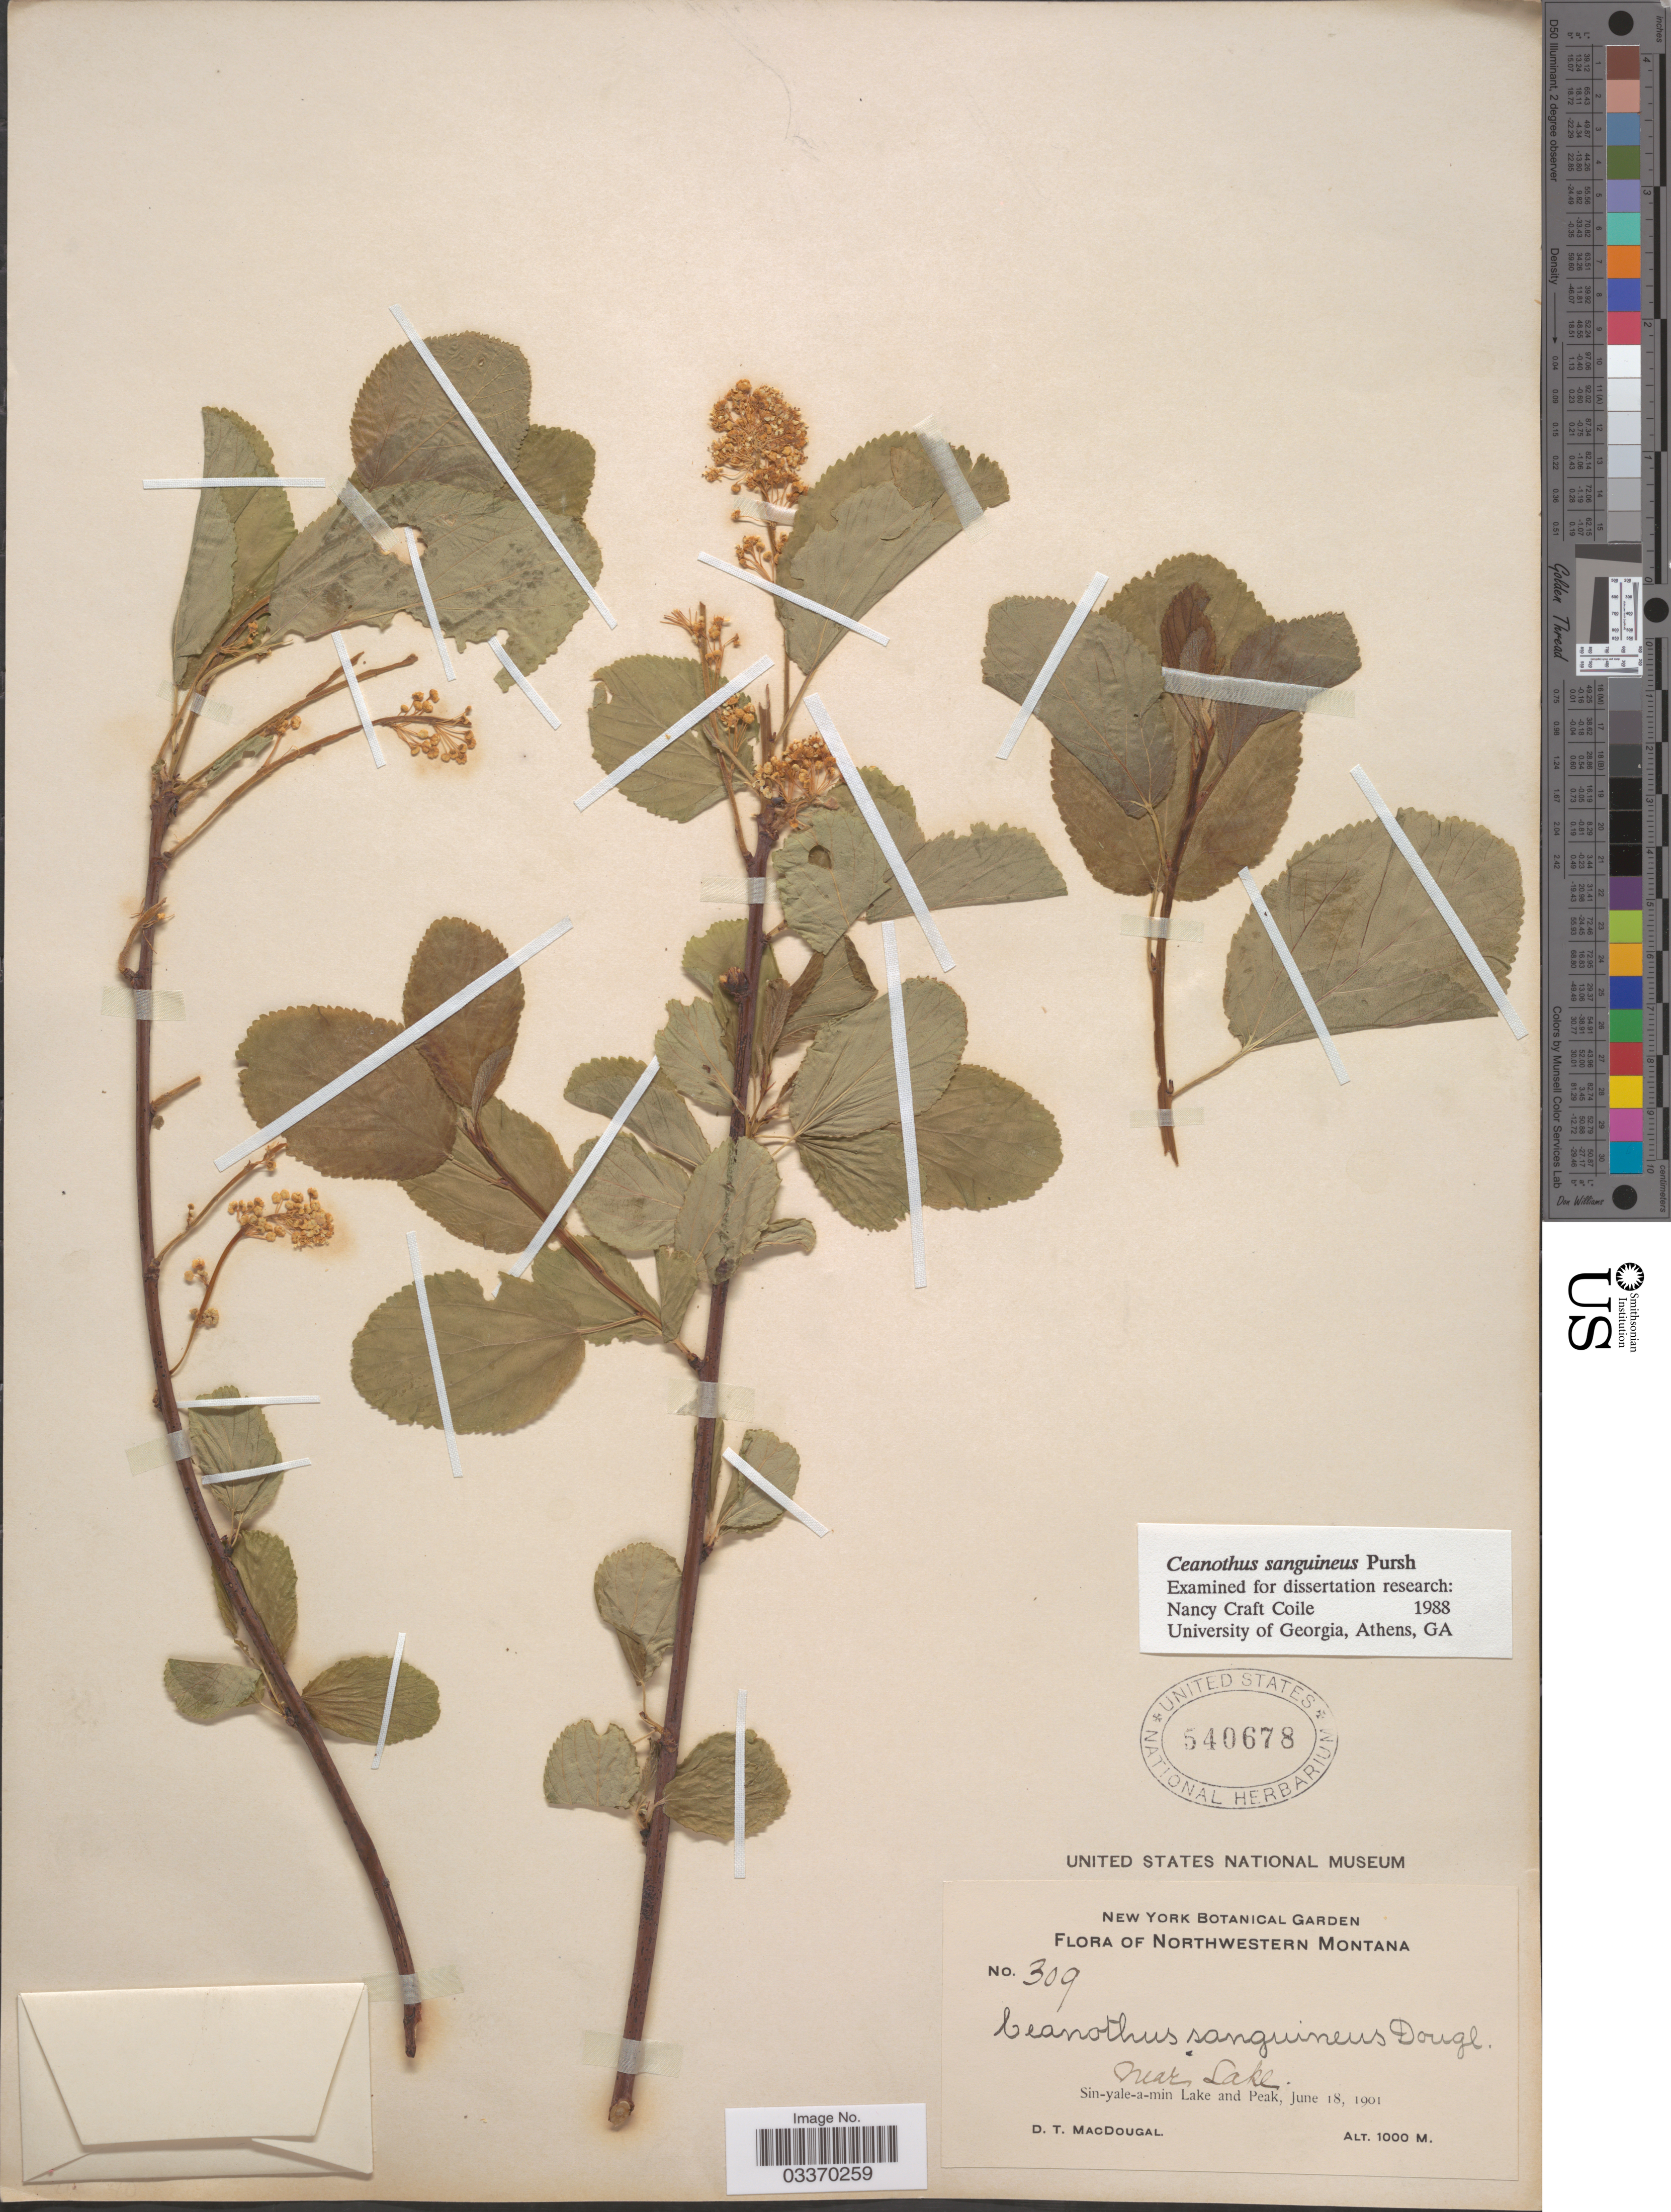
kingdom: Plantae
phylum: Tracheophyta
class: Magnoliopsida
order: Rosales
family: Rhamnaceae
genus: Ceanothus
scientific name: Ceanothus sanguineus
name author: Pursh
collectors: D. T. MacDougal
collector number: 309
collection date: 1901-06-18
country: United States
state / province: Montana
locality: Northwestern Montana, Near Lake, Sin-yale-a-min Lake and Peak.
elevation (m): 1000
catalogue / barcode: US 540678